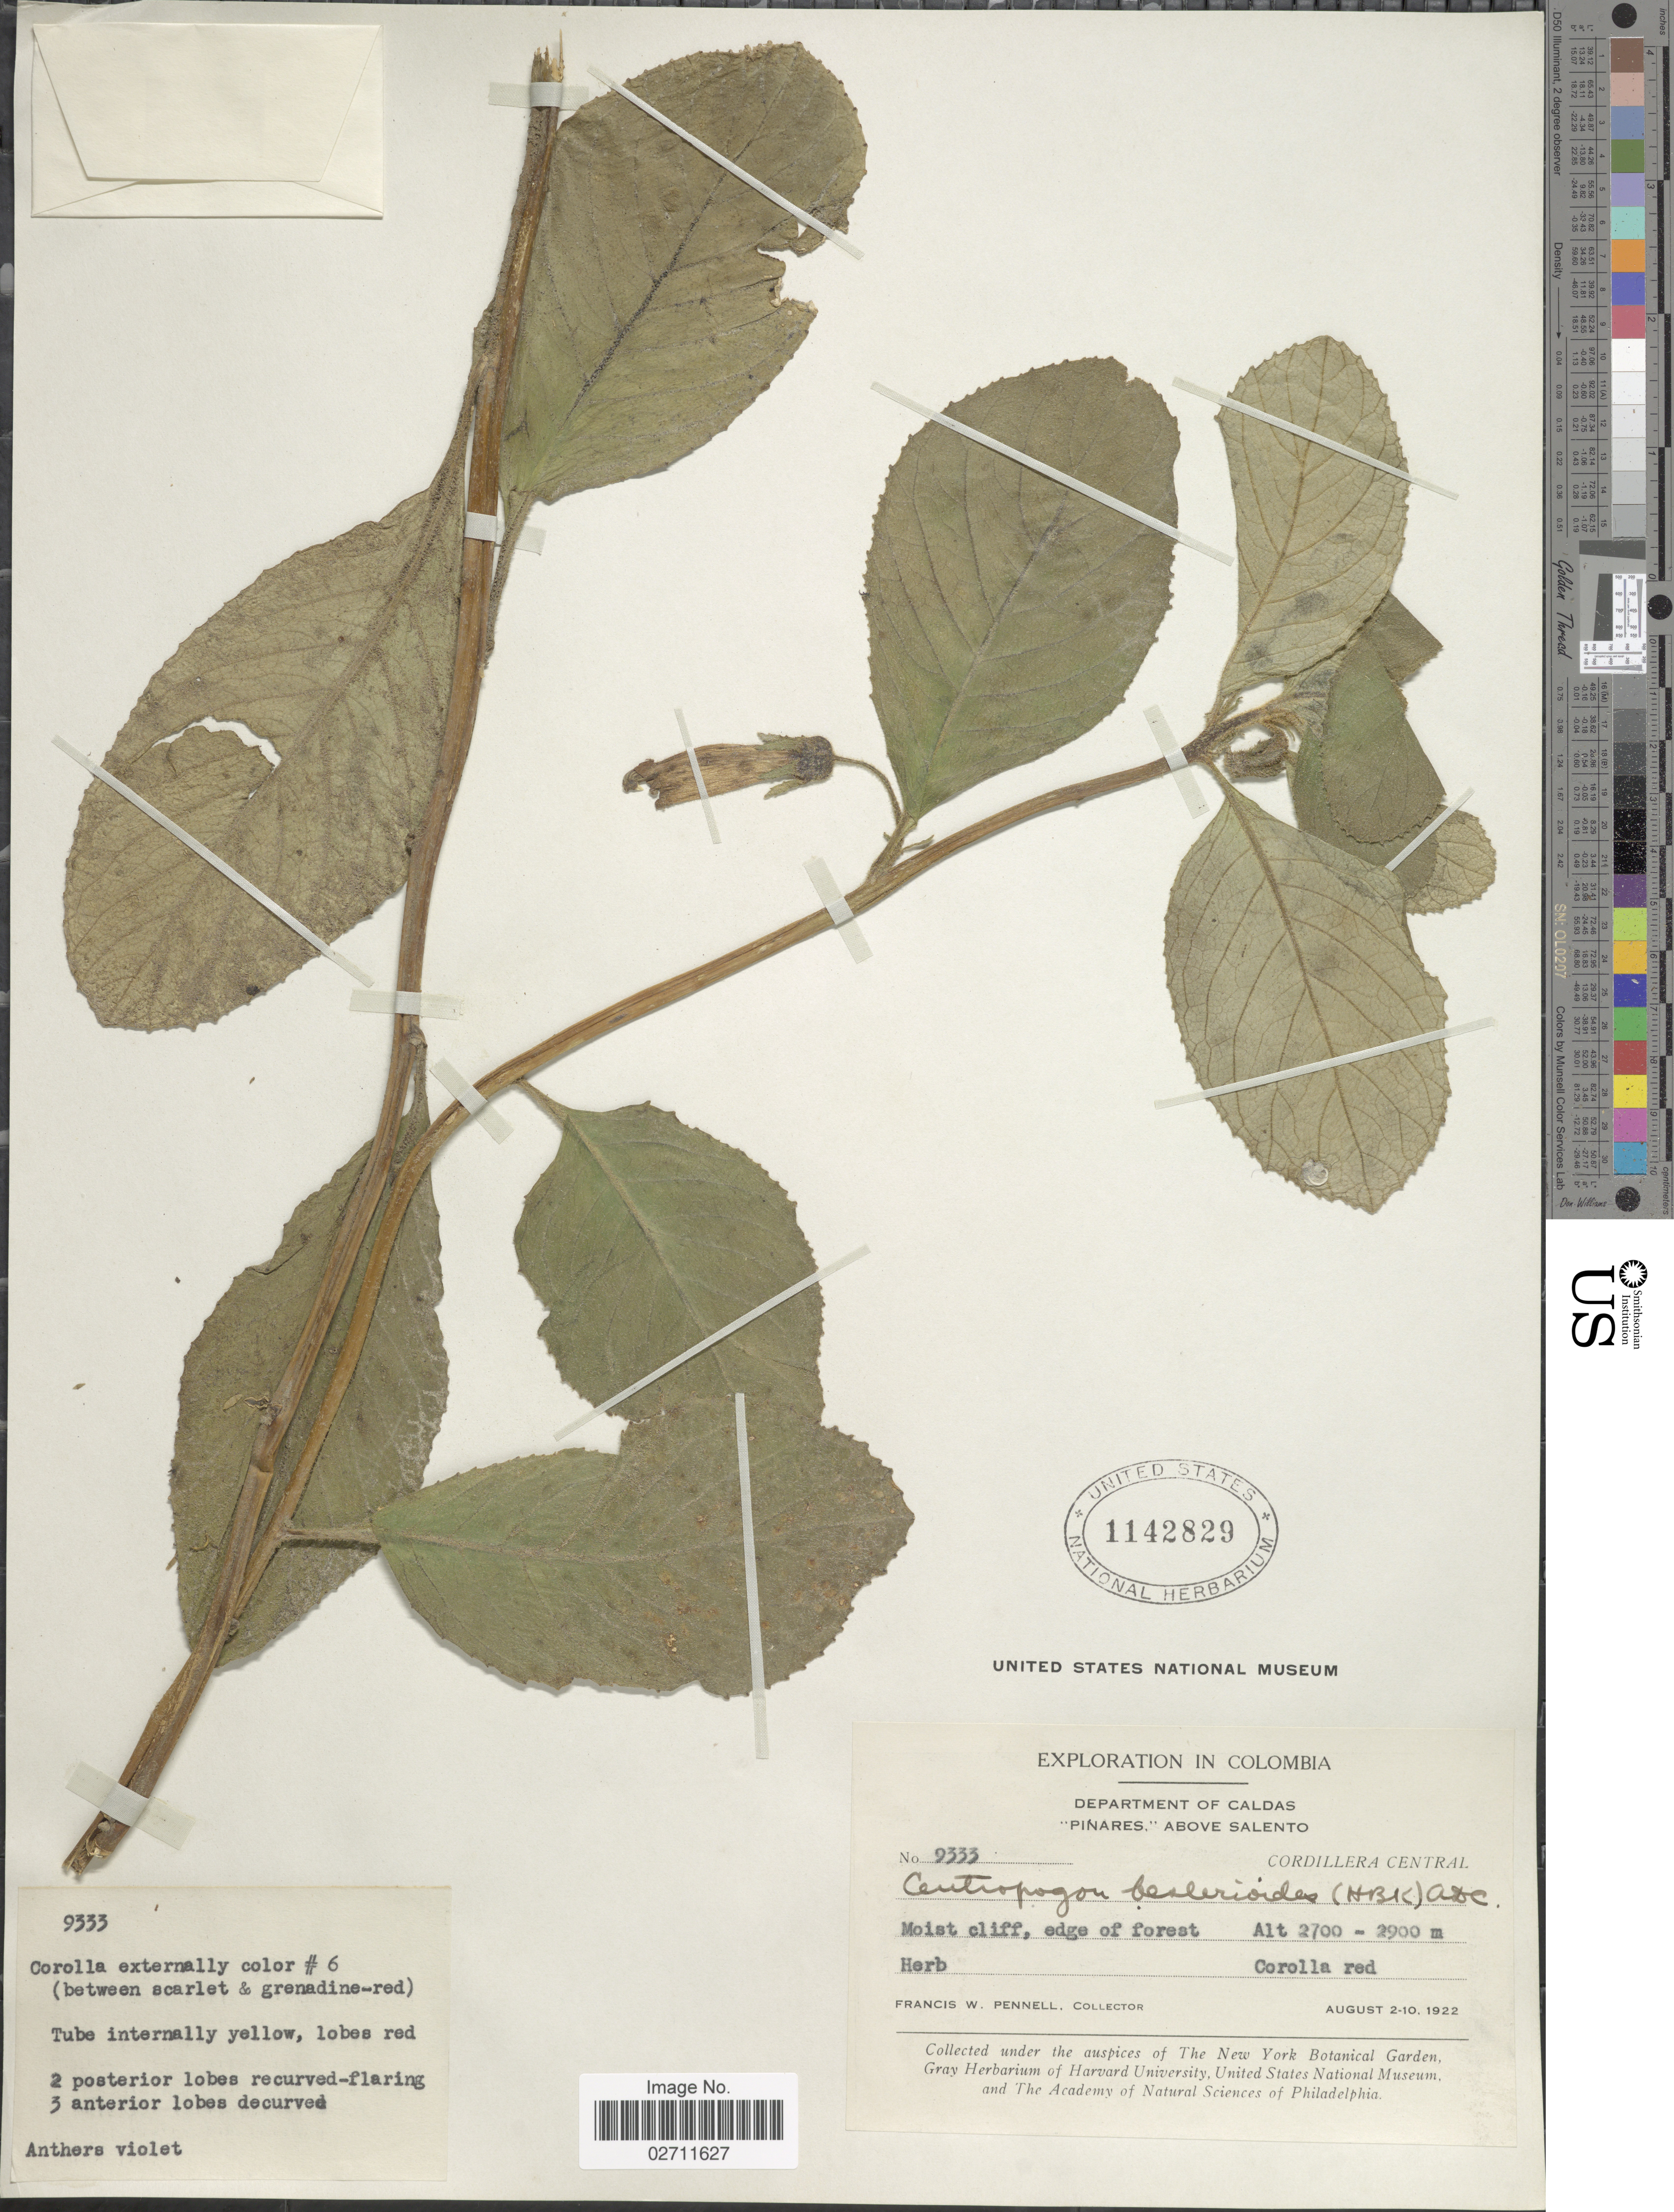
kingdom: Plantae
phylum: Tracheophyta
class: Magnoliopsida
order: Asterales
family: Campanulaceae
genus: Centropogon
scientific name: Centropogon beslerioides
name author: DC.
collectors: F. W. Pennell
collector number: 9333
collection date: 1922-08-02/1922-08-10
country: Colombia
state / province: Caldas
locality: Pinares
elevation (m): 2700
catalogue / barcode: US 1142829